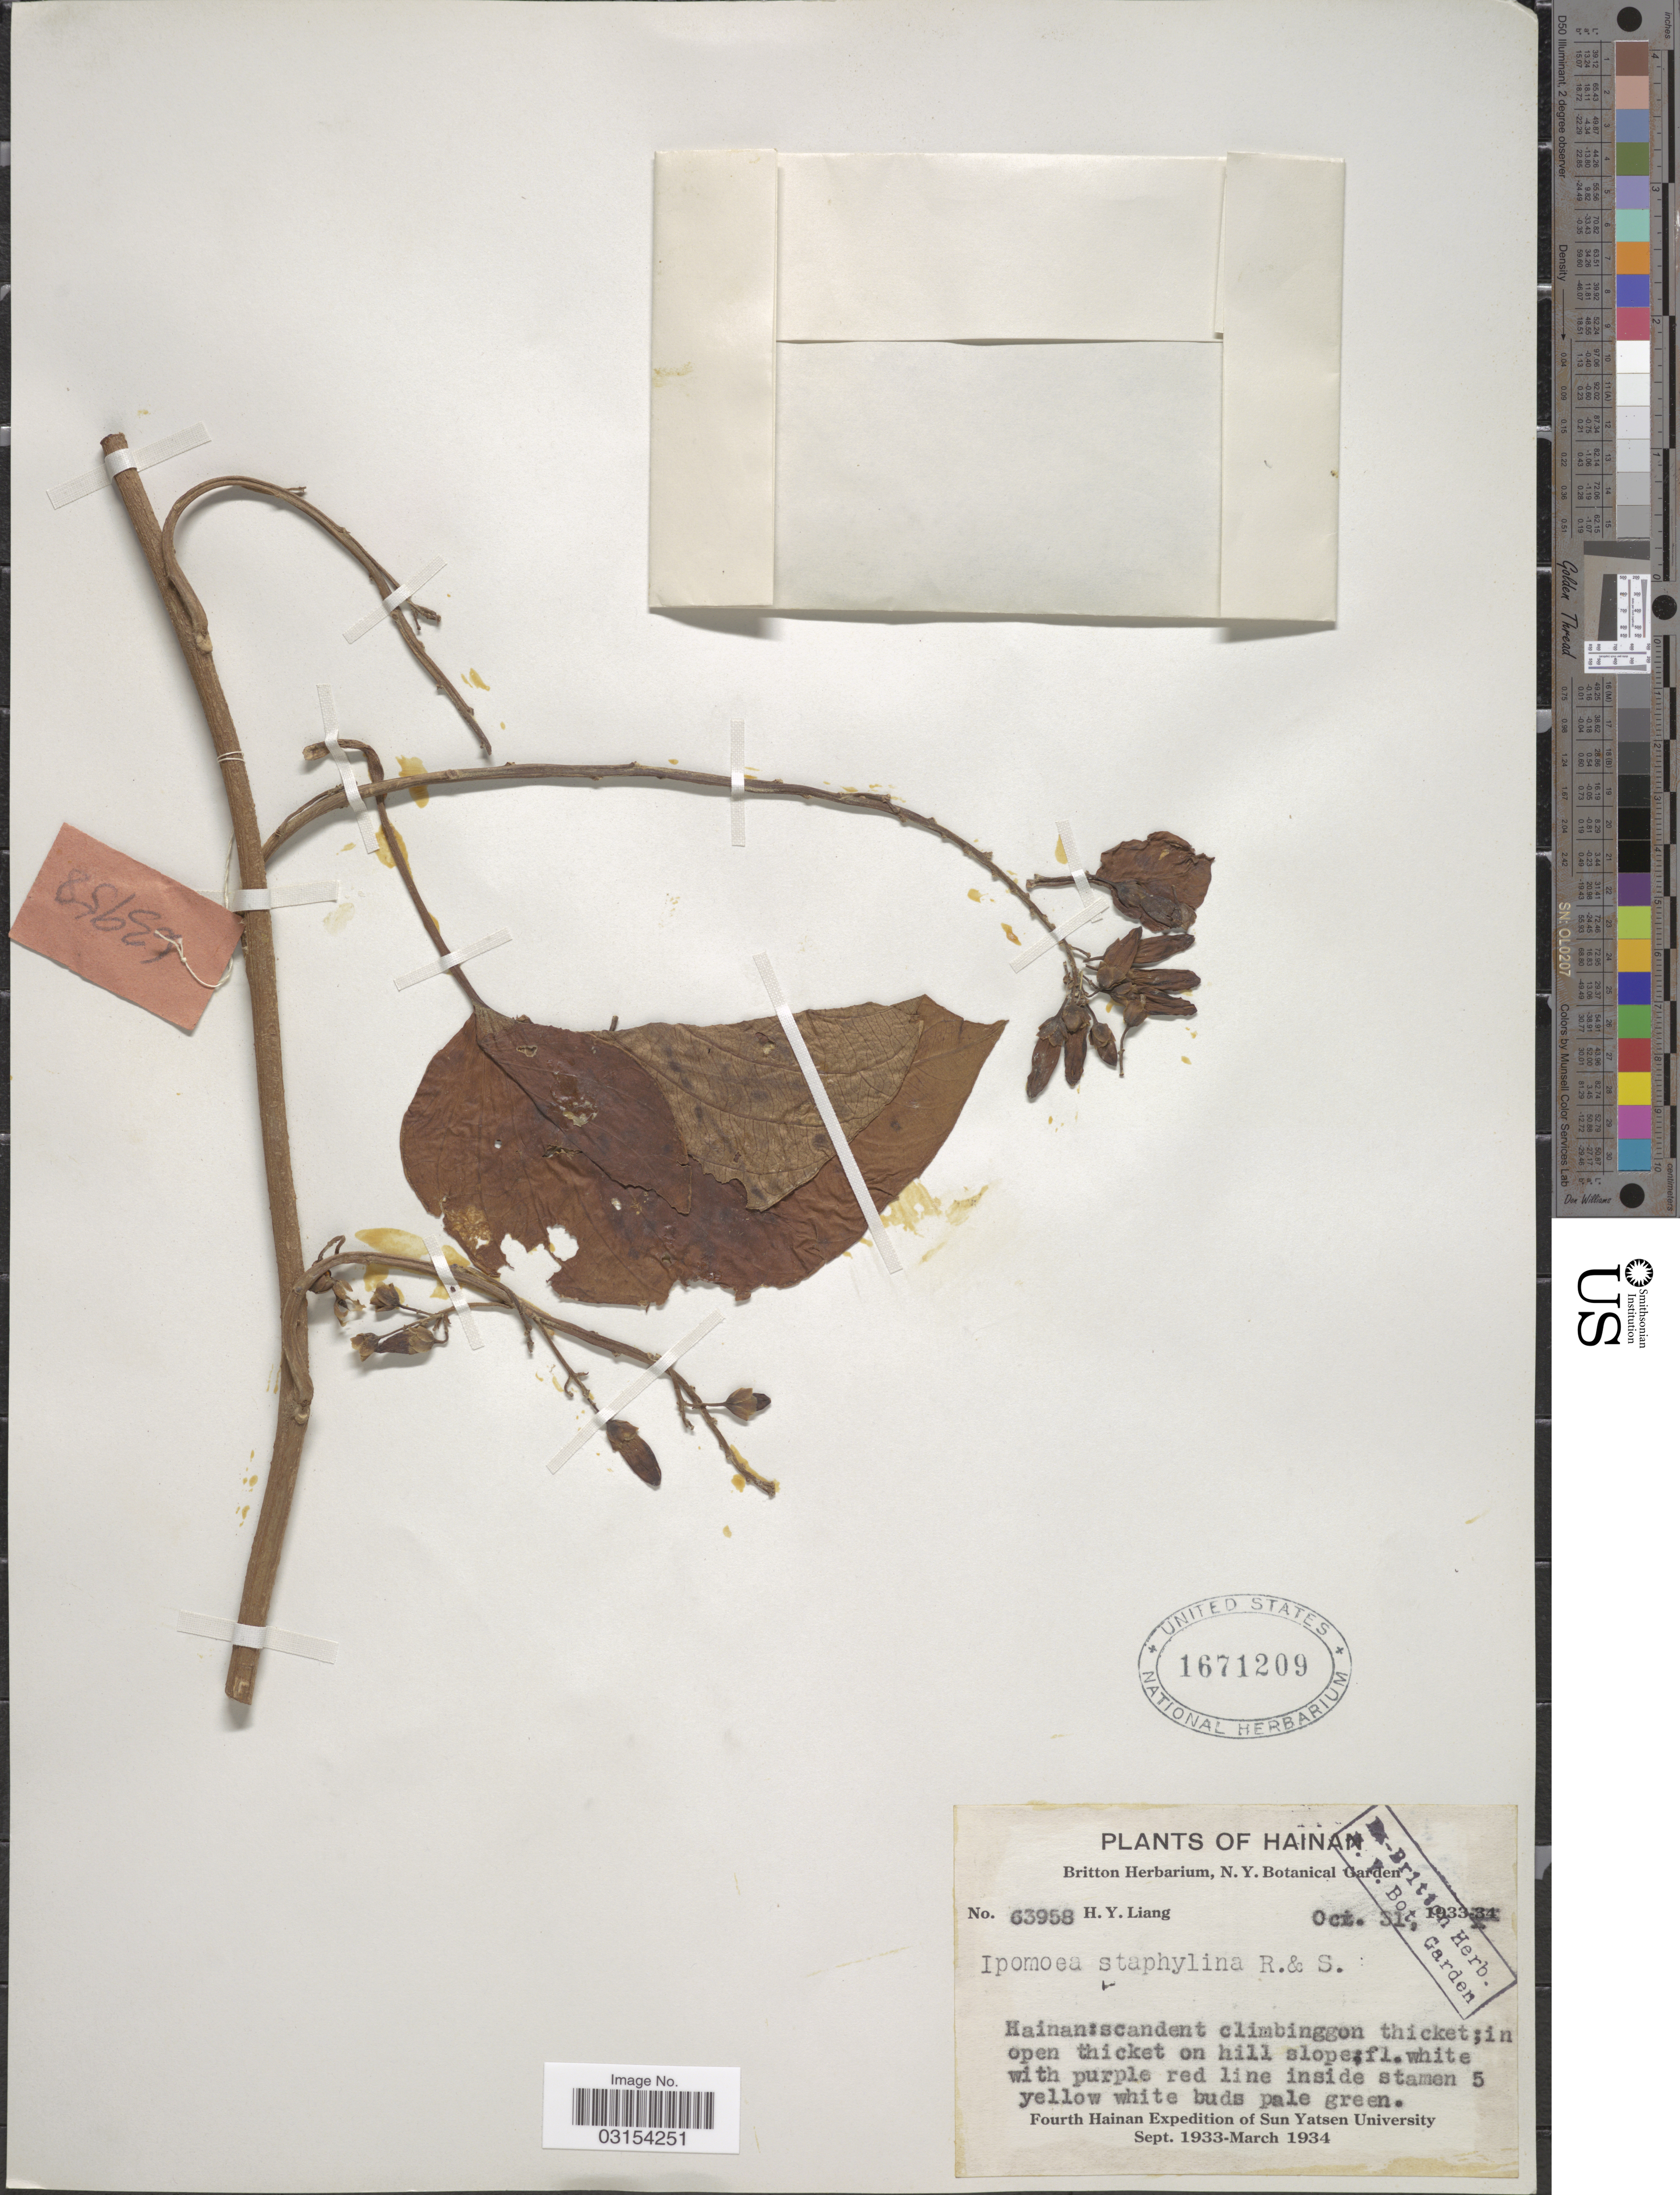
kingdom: Plantae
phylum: Tracheophyta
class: Magnoliopsida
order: Solanales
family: Convolvulaceae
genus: Ipomoea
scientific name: Ipomoea staphylina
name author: Roem. & Schult.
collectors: H. Y. Liang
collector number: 63958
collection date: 1933-10-31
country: China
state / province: Hainan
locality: Hainan.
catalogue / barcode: US 1671209